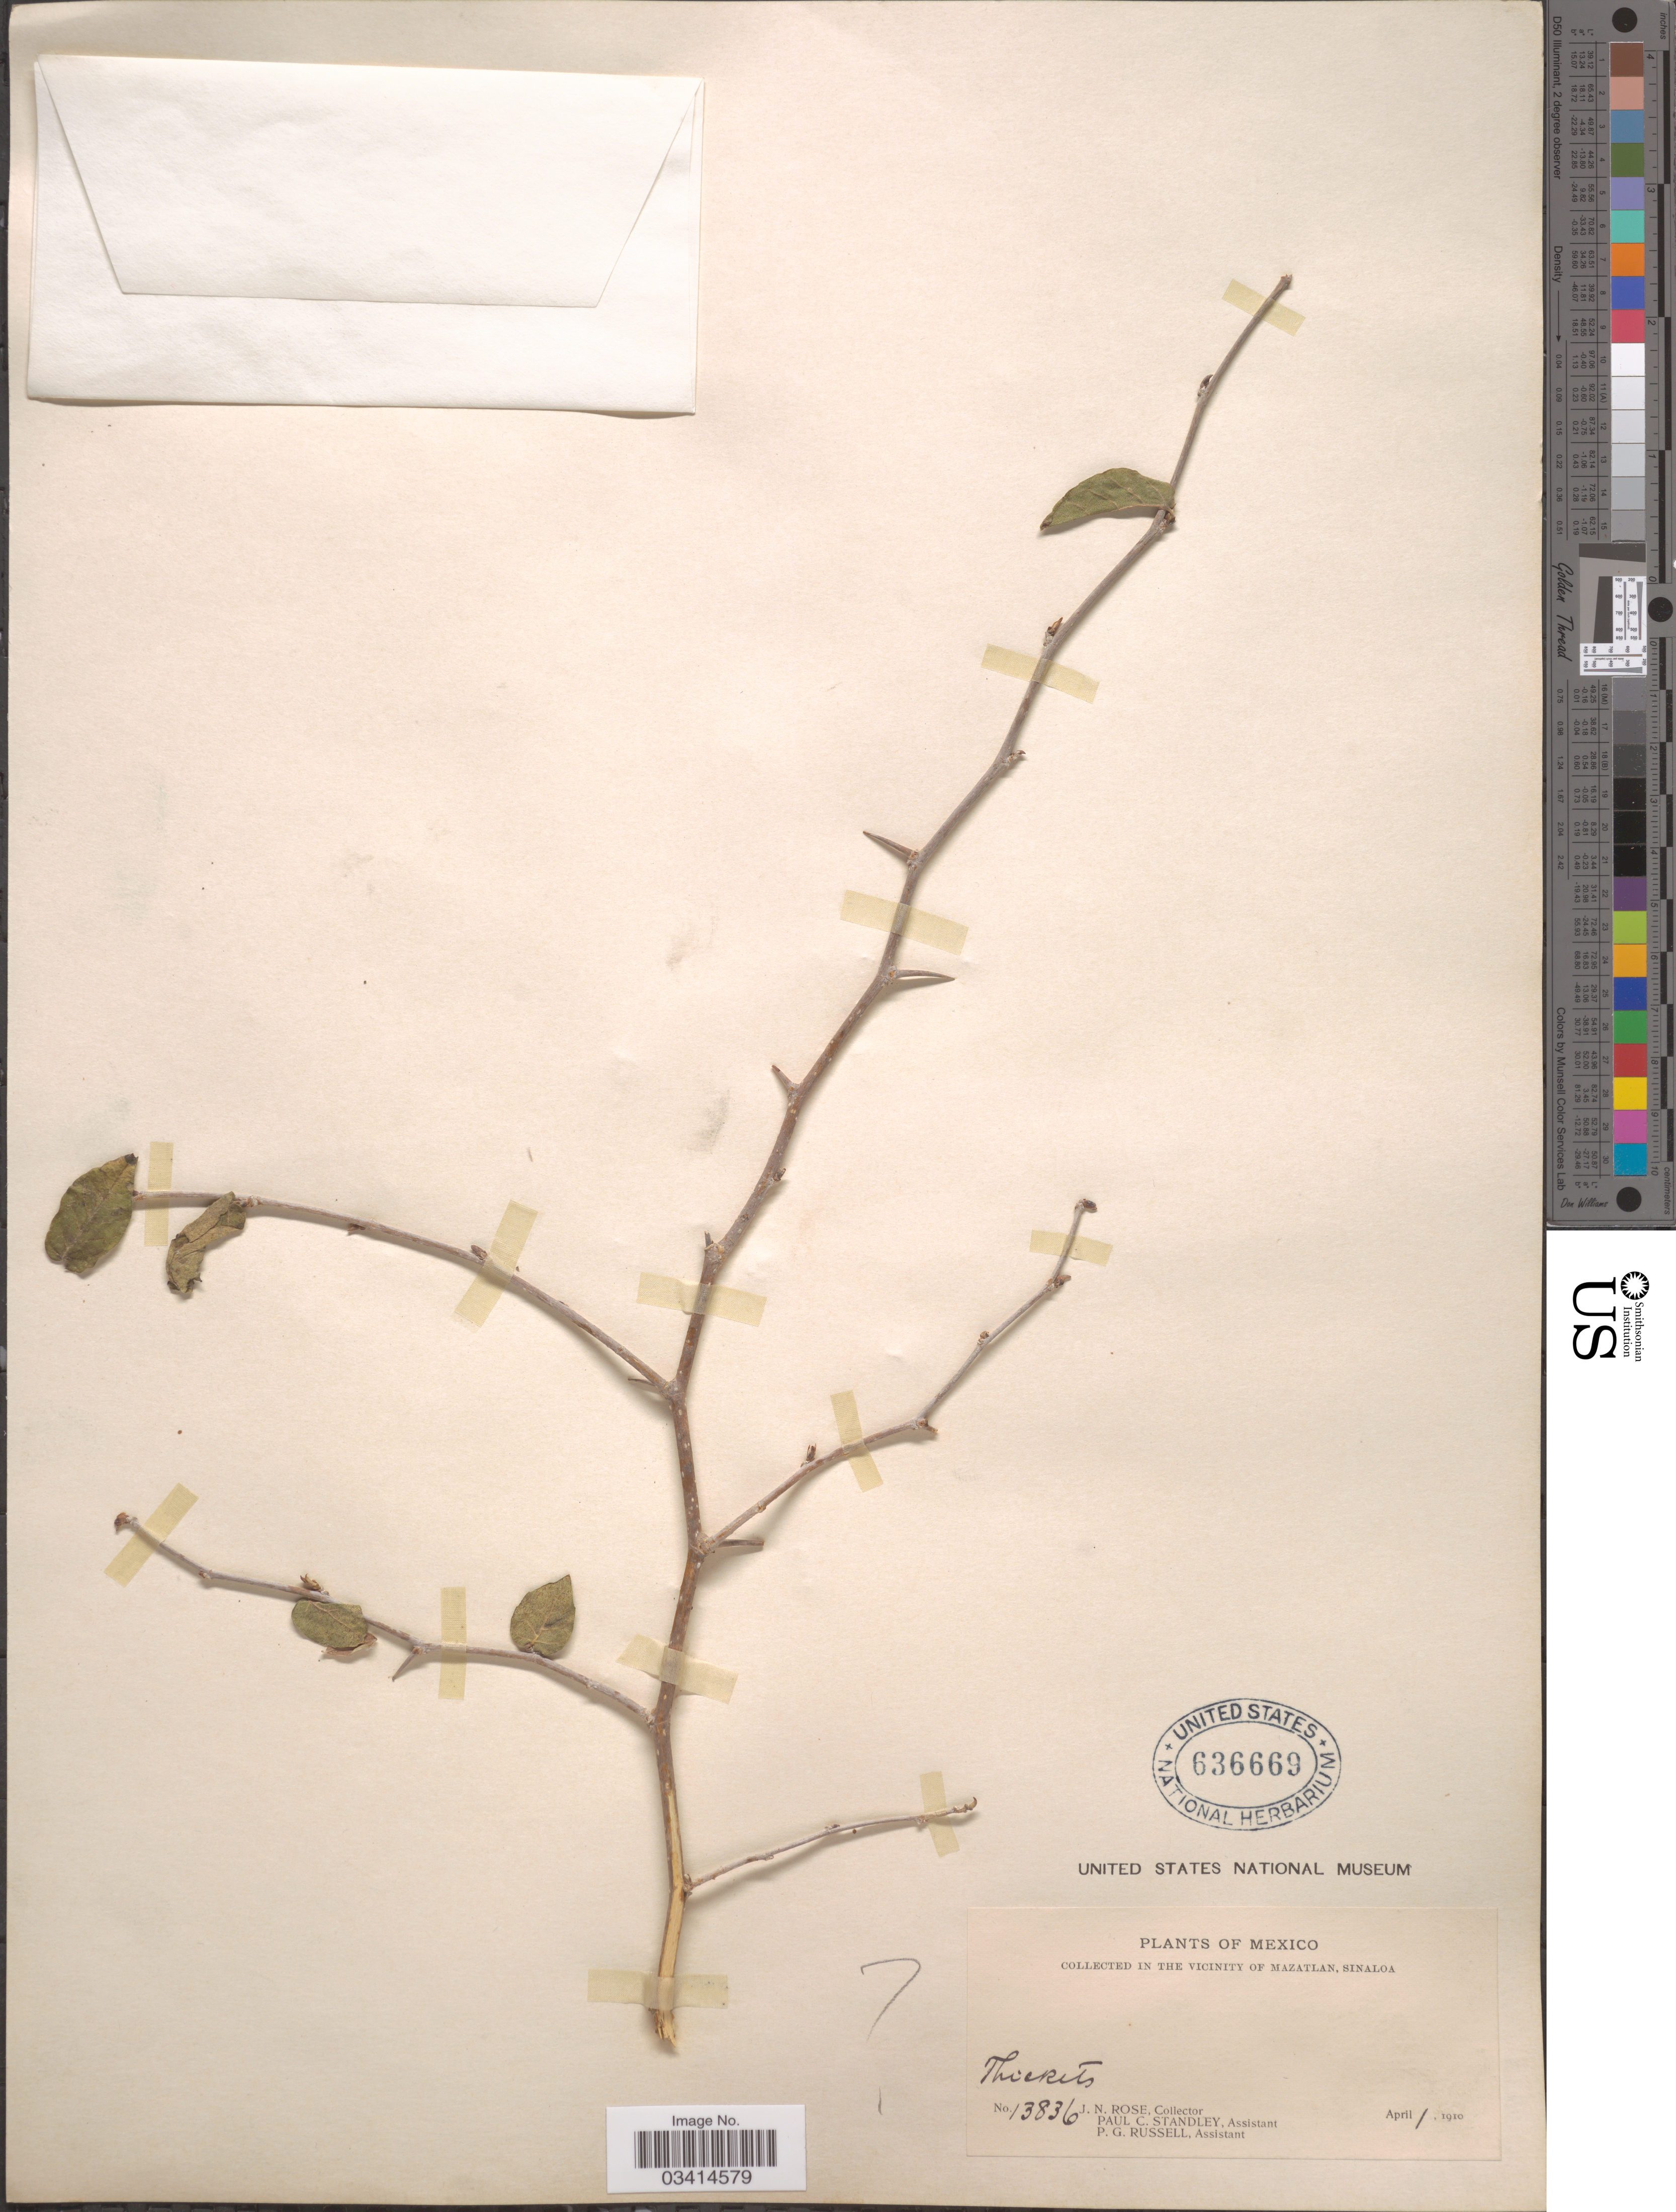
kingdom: Plantae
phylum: Tracheophyta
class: Magnoliopsida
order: Rosales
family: Cannabaceae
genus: Celtis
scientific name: Celtis pallida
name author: Torr. in Emory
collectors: J. N. Rose, P. C. Standley & P. G. Russell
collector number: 13836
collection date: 1910-04-01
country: Mexico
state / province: Sinaloa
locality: In the vicinity of Mazatlan.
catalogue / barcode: US 636669